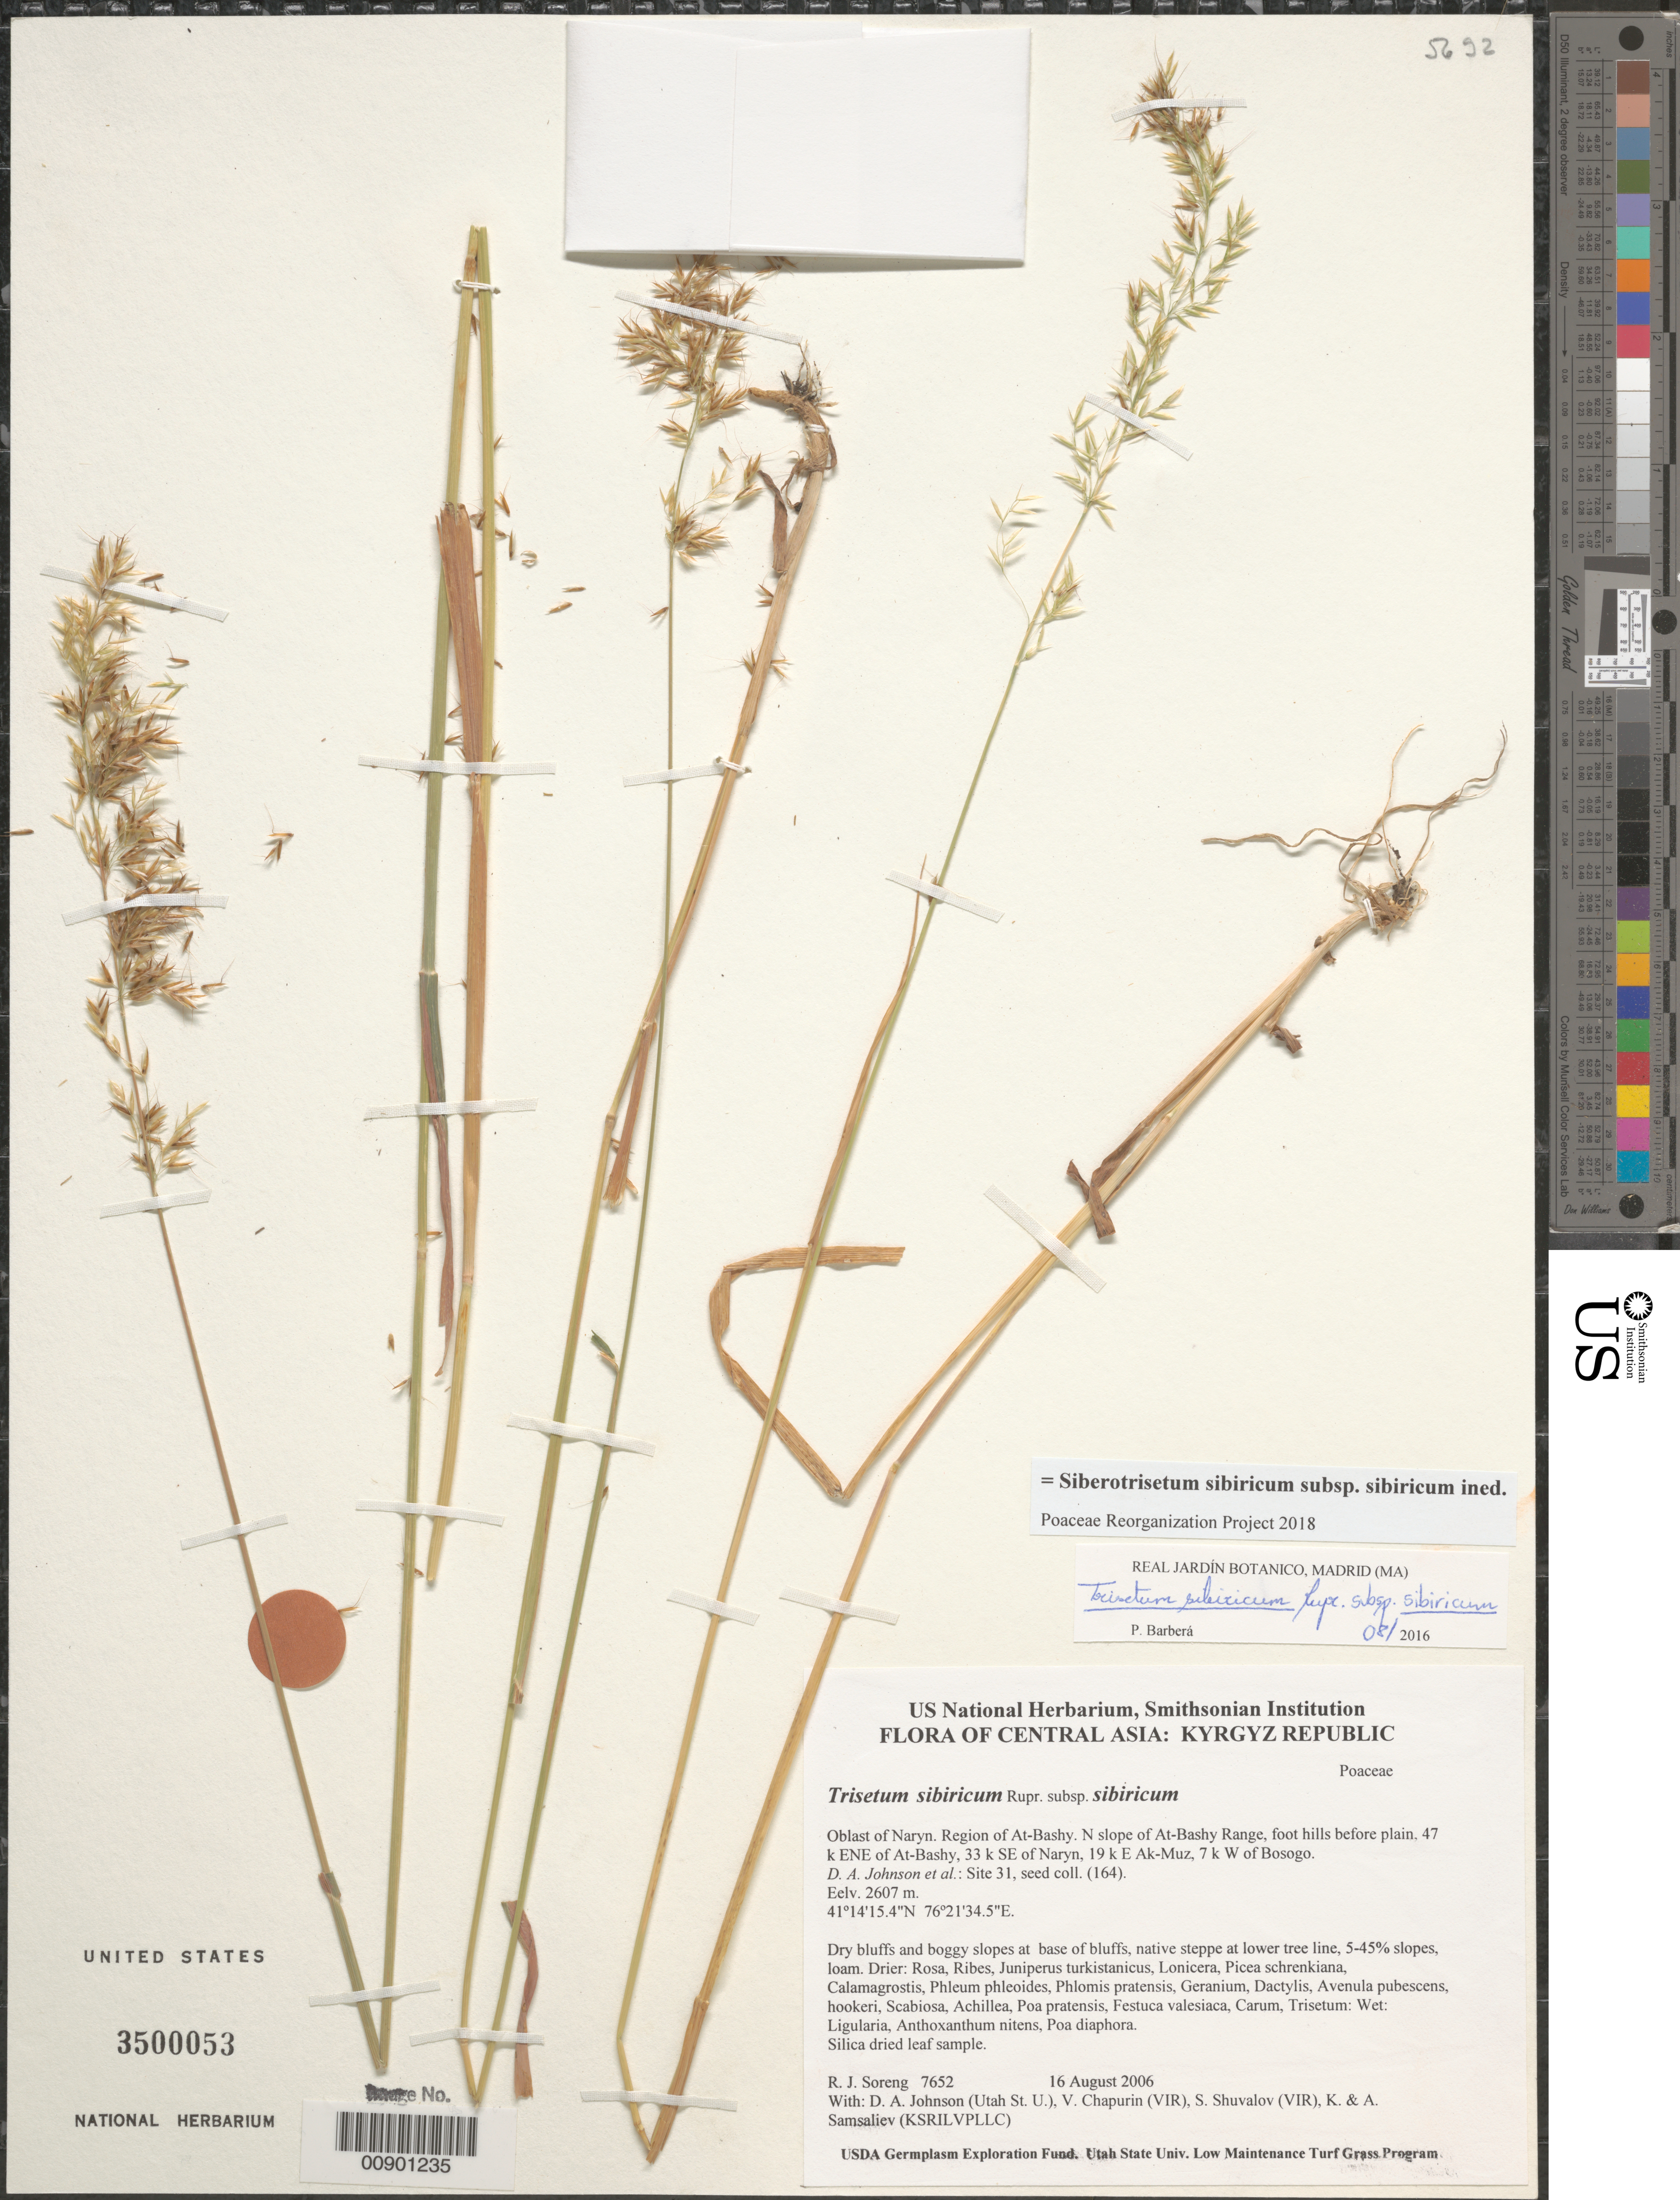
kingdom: Plantae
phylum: Tracheophyta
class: Liliopsida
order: Poales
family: Poaceae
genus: Sibirotrisetum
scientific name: Sibirotrisetum sibiricum subsp. sibiricum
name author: (Rupr.) Barberá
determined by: Poaceae Reorganization Project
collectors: R. J. Soreng, D. Johnson, S. Shuvalov, V. Chapurin, K. Samsaliev & A. Samsaliev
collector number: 7652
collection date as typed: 16 Aug 2006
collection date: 2006-08-16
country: Kyrgyzstan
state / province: Naryn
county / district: At-Bashy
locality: N slope of At-Bashy Range, foot hills before plain, 47 km ENE of At-Bashy, 33 km SE of Naryn, 19 km E Ak-Muz, 7 km W of Bosogo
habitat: Dry bluffs and boggy slopes at base of bluffs, native steppe at lower tree line, 5-45% slopes, loam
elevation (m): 2607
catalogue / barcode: US 3500053